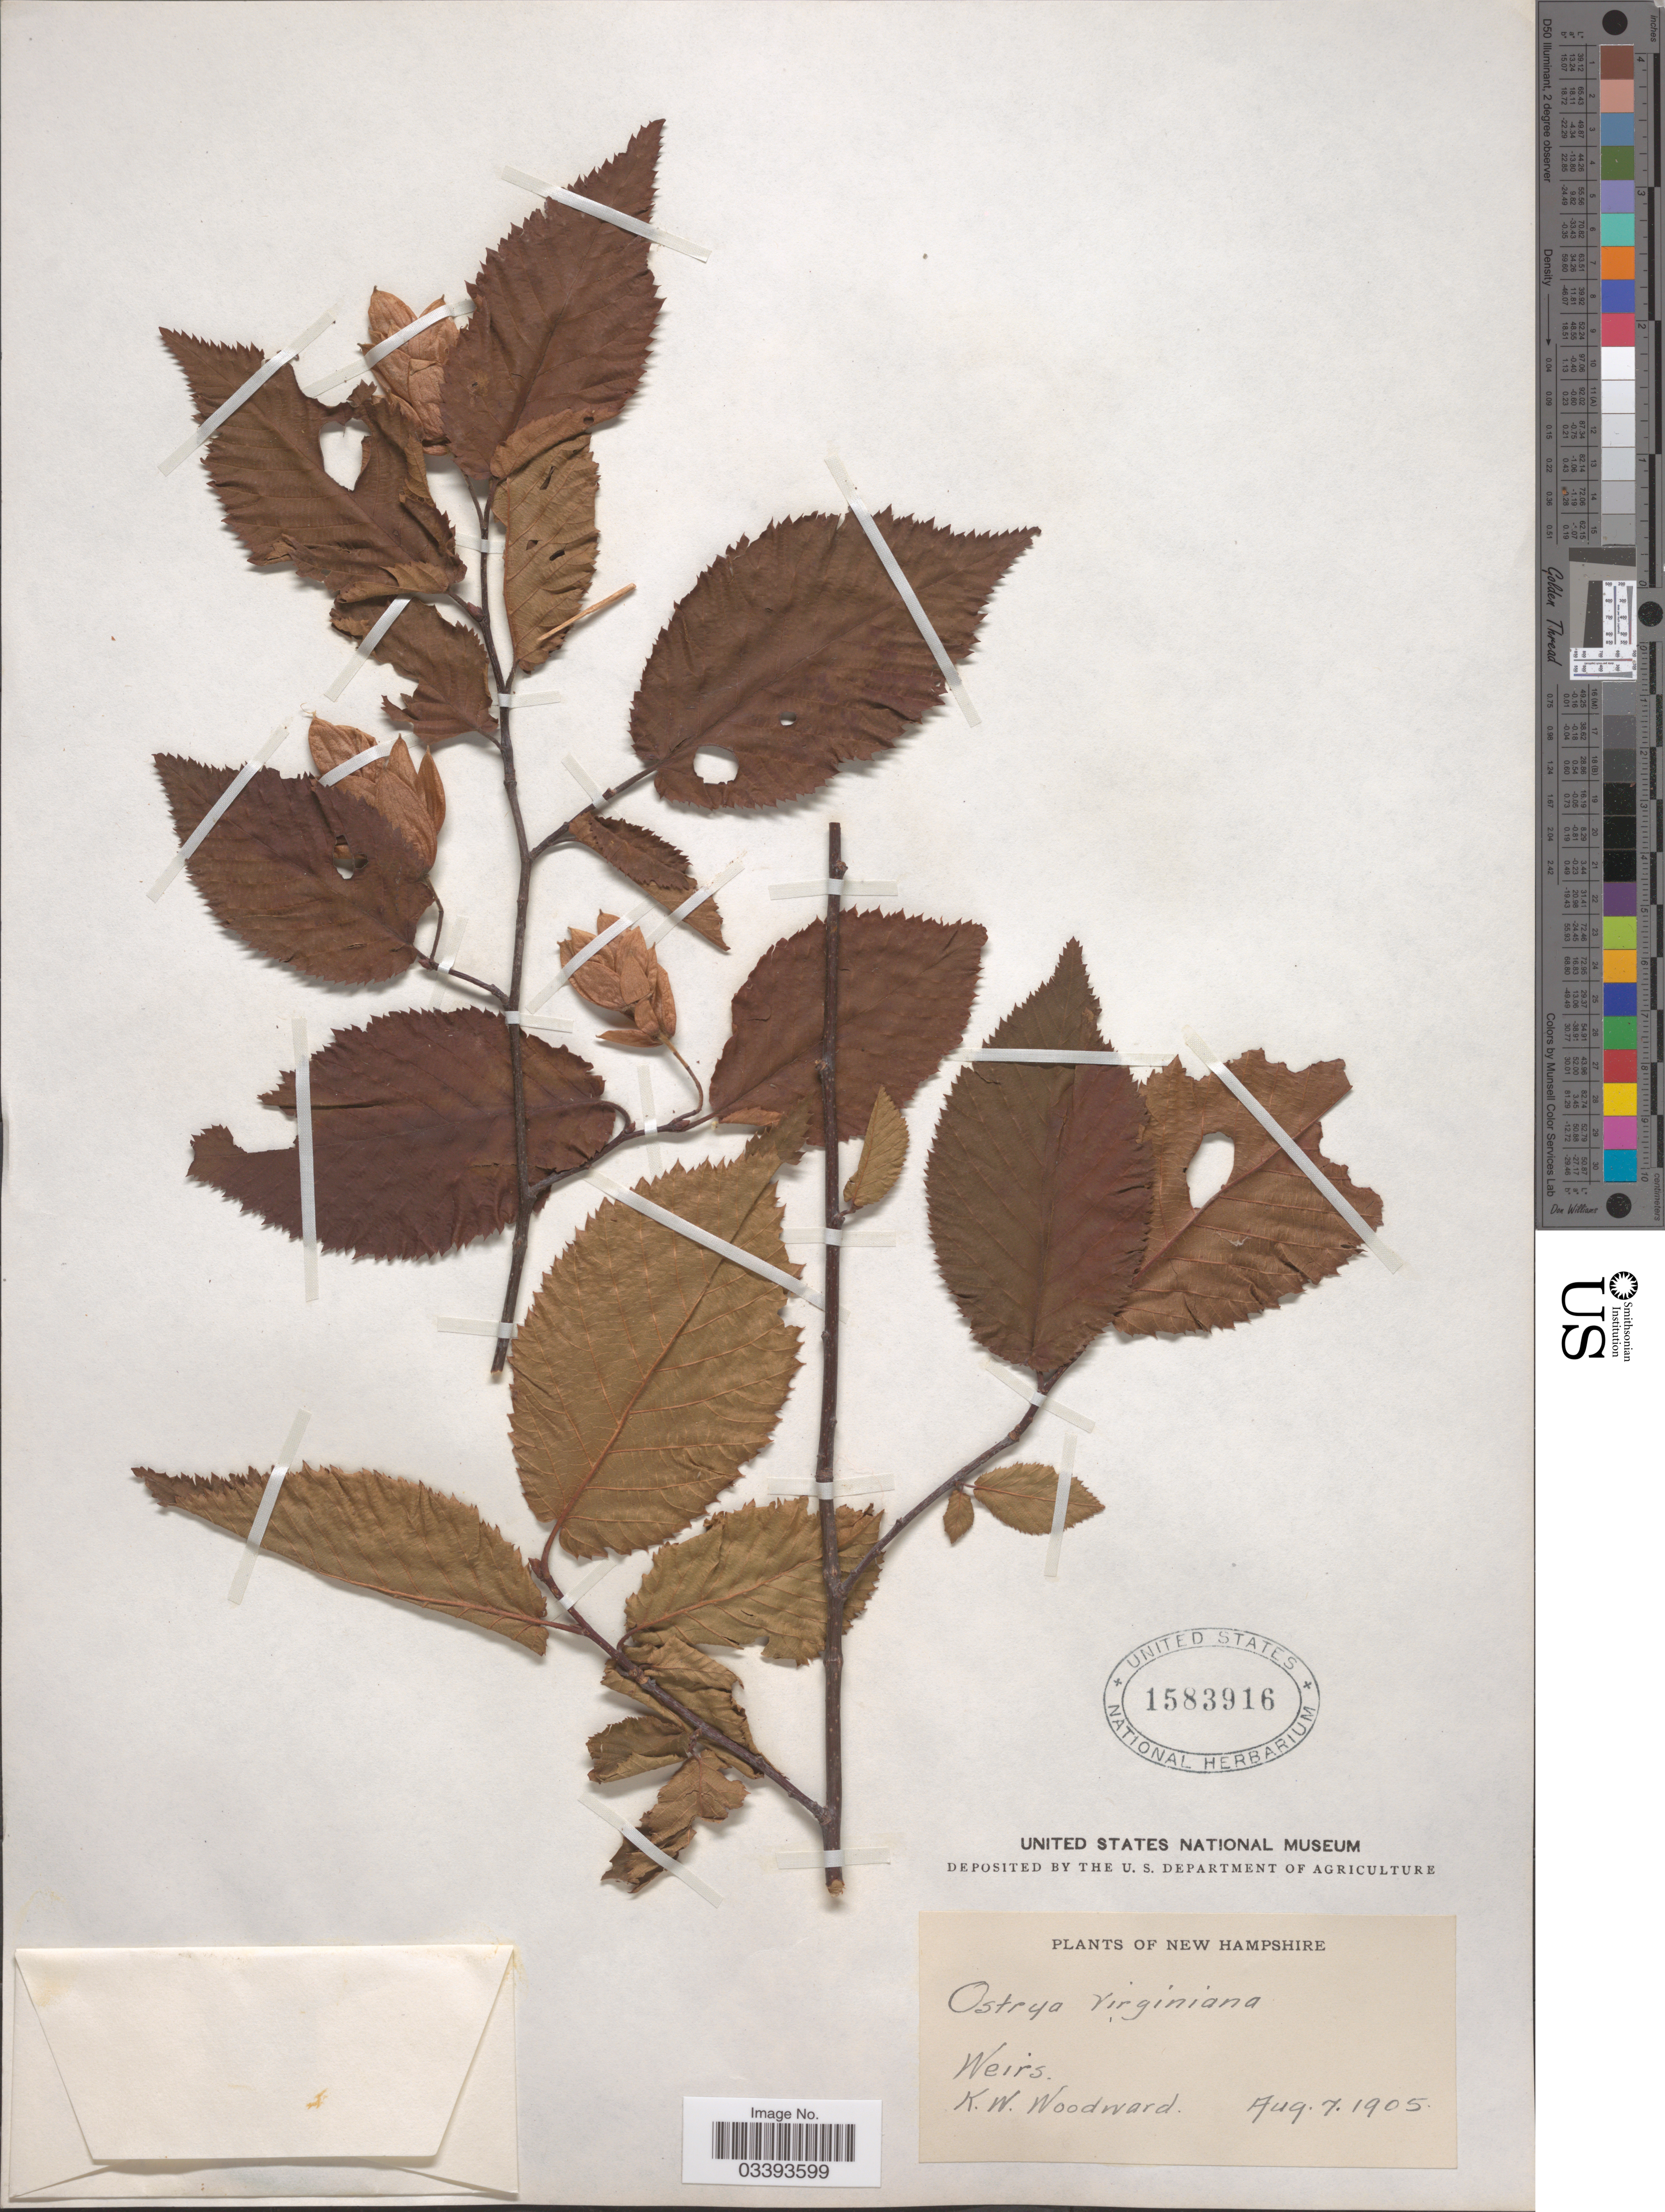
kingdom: Plantae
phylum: Tracheophyta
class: Magnoliopsida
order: Fagales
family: Betulaceae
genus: Ostrya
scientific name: Ostrya virginiana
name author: (Mill.) K. Koch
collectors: K. Woodward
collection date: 1905-08-07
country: United States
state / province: New Hampshire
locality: Weirs.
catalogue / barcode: US 1583916